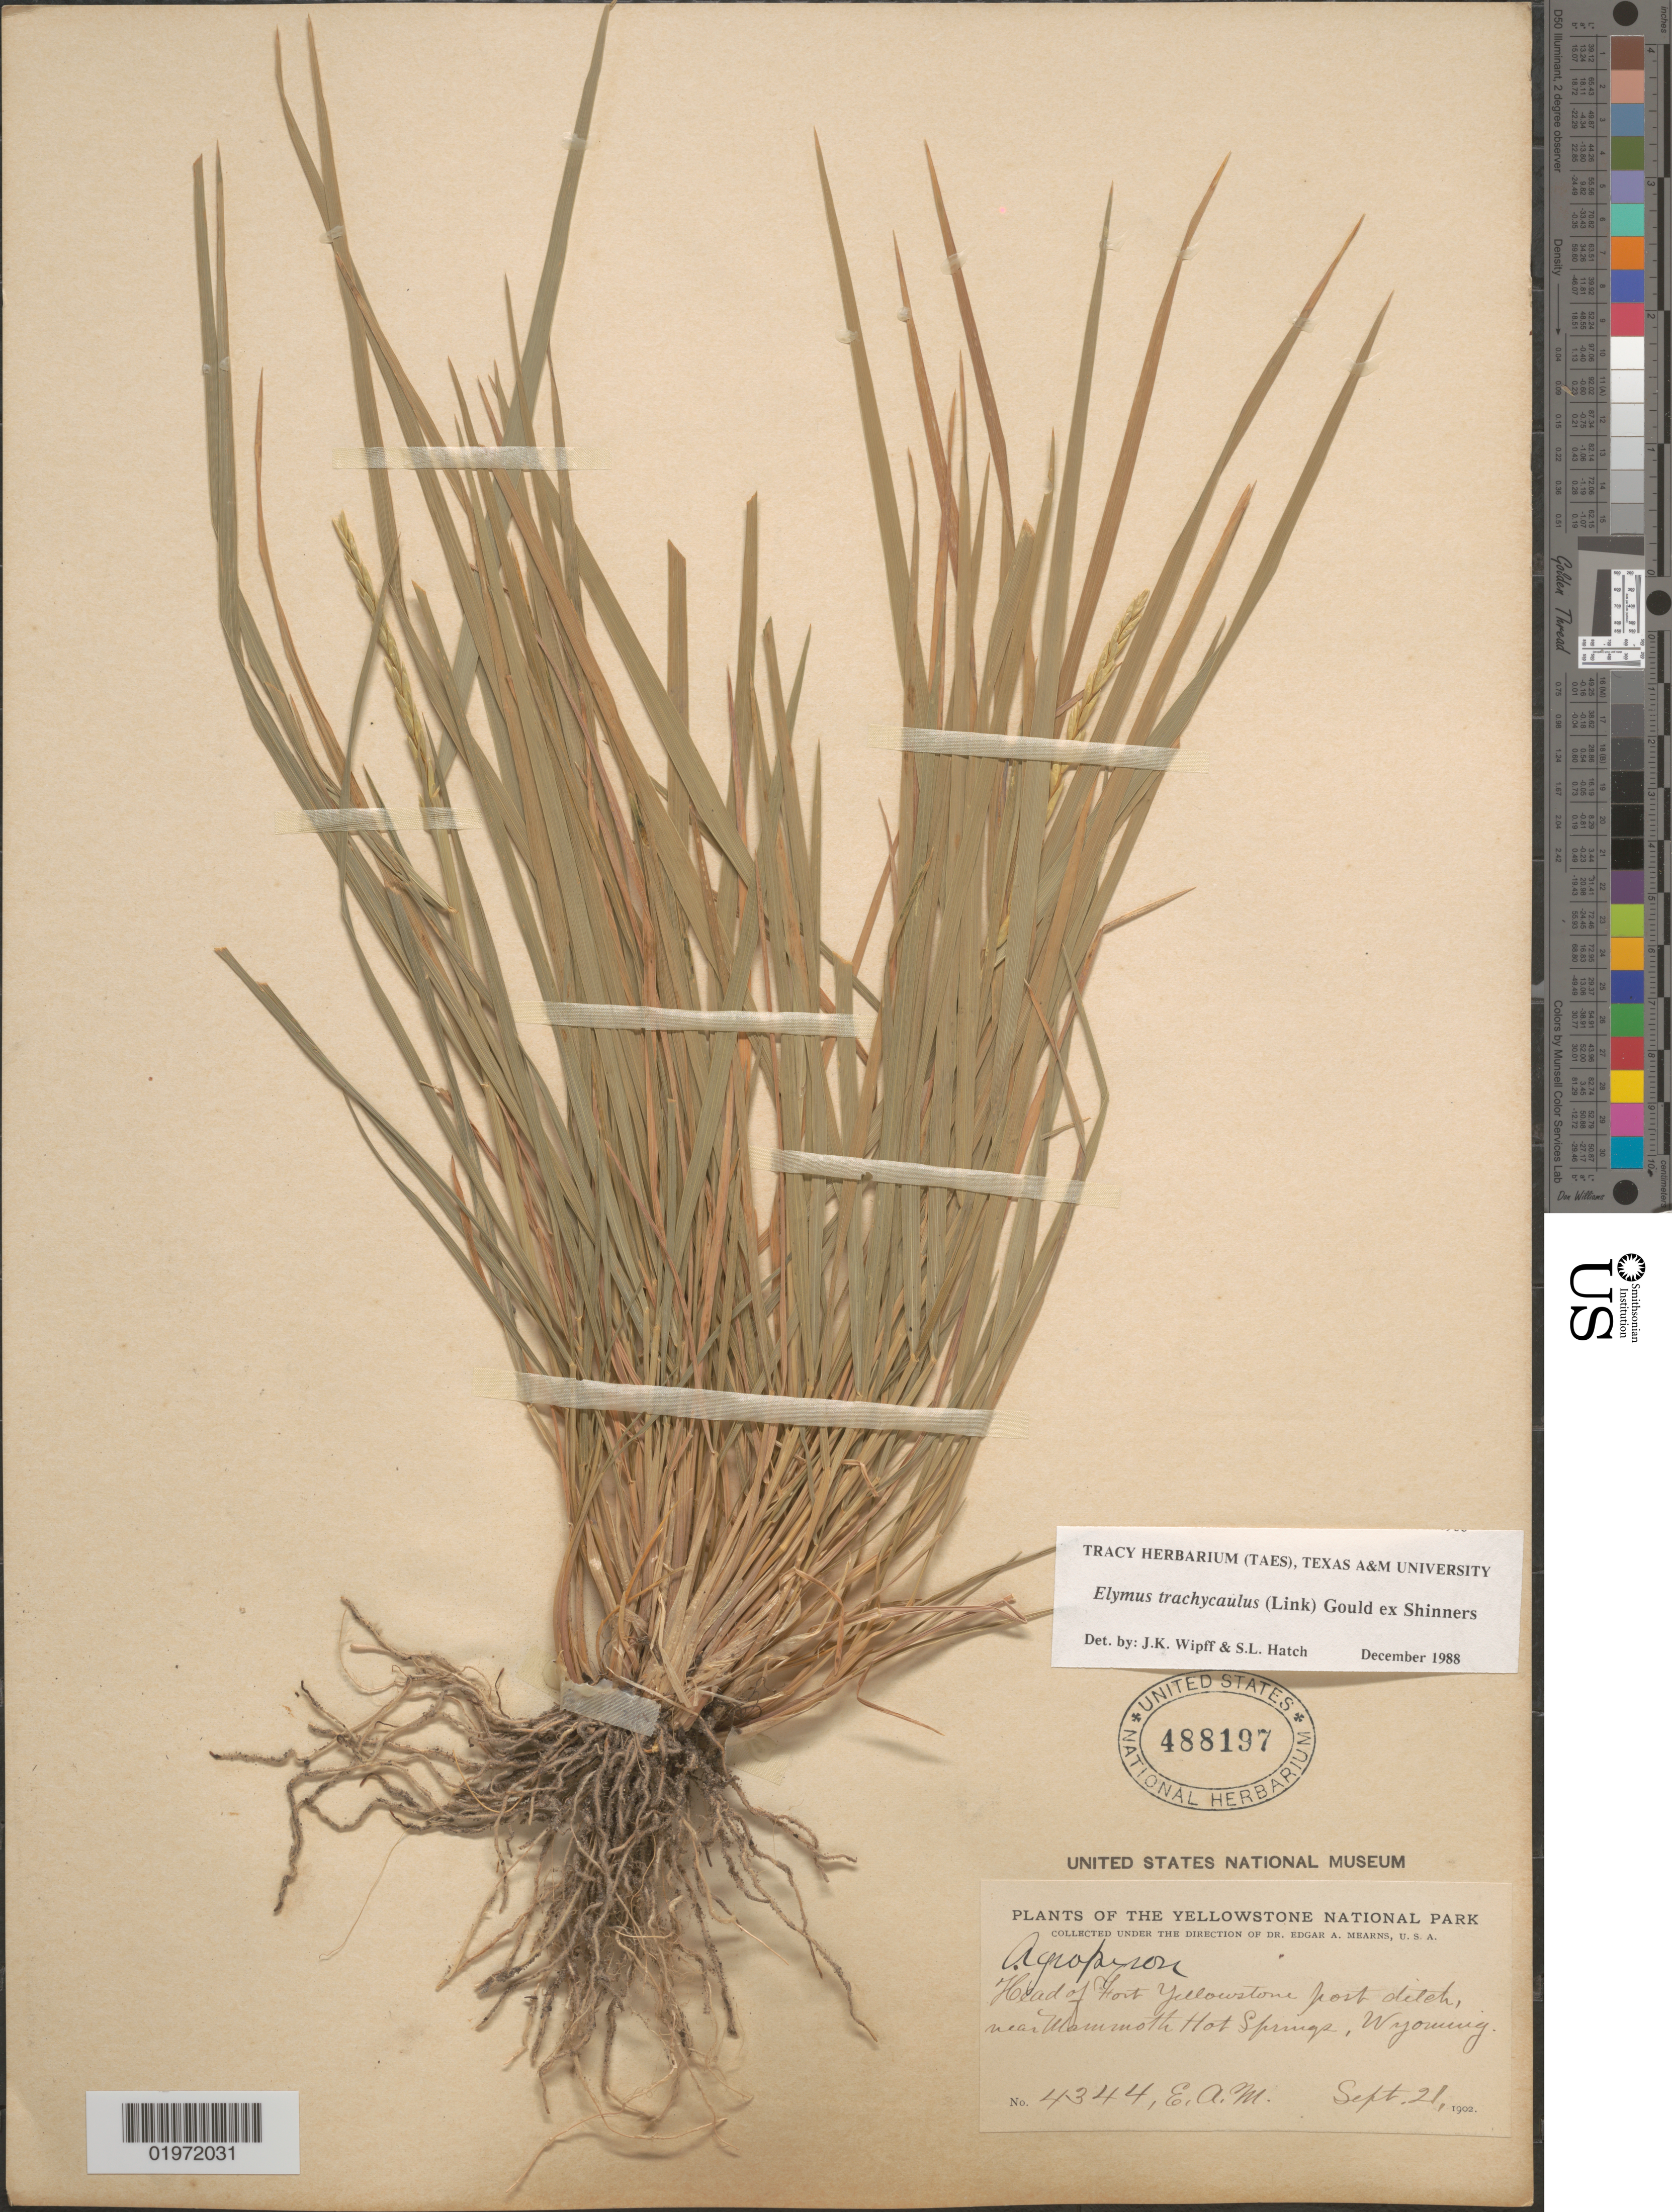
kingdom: Plantae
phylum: Tracheophyta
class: Liliopsida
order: Poales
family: Poaceae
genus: Elymus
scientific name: Elymus trachycaulus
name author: (Link) Gould ex Shinners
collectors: E. A. Mearns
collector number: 4344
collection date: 1902-09-21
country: United States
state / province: Wyoming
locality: The Yellowstone National Park. Head of Fort Yellowstone post ditch, near Mammoth Hot Springs.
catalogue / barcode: US 488197